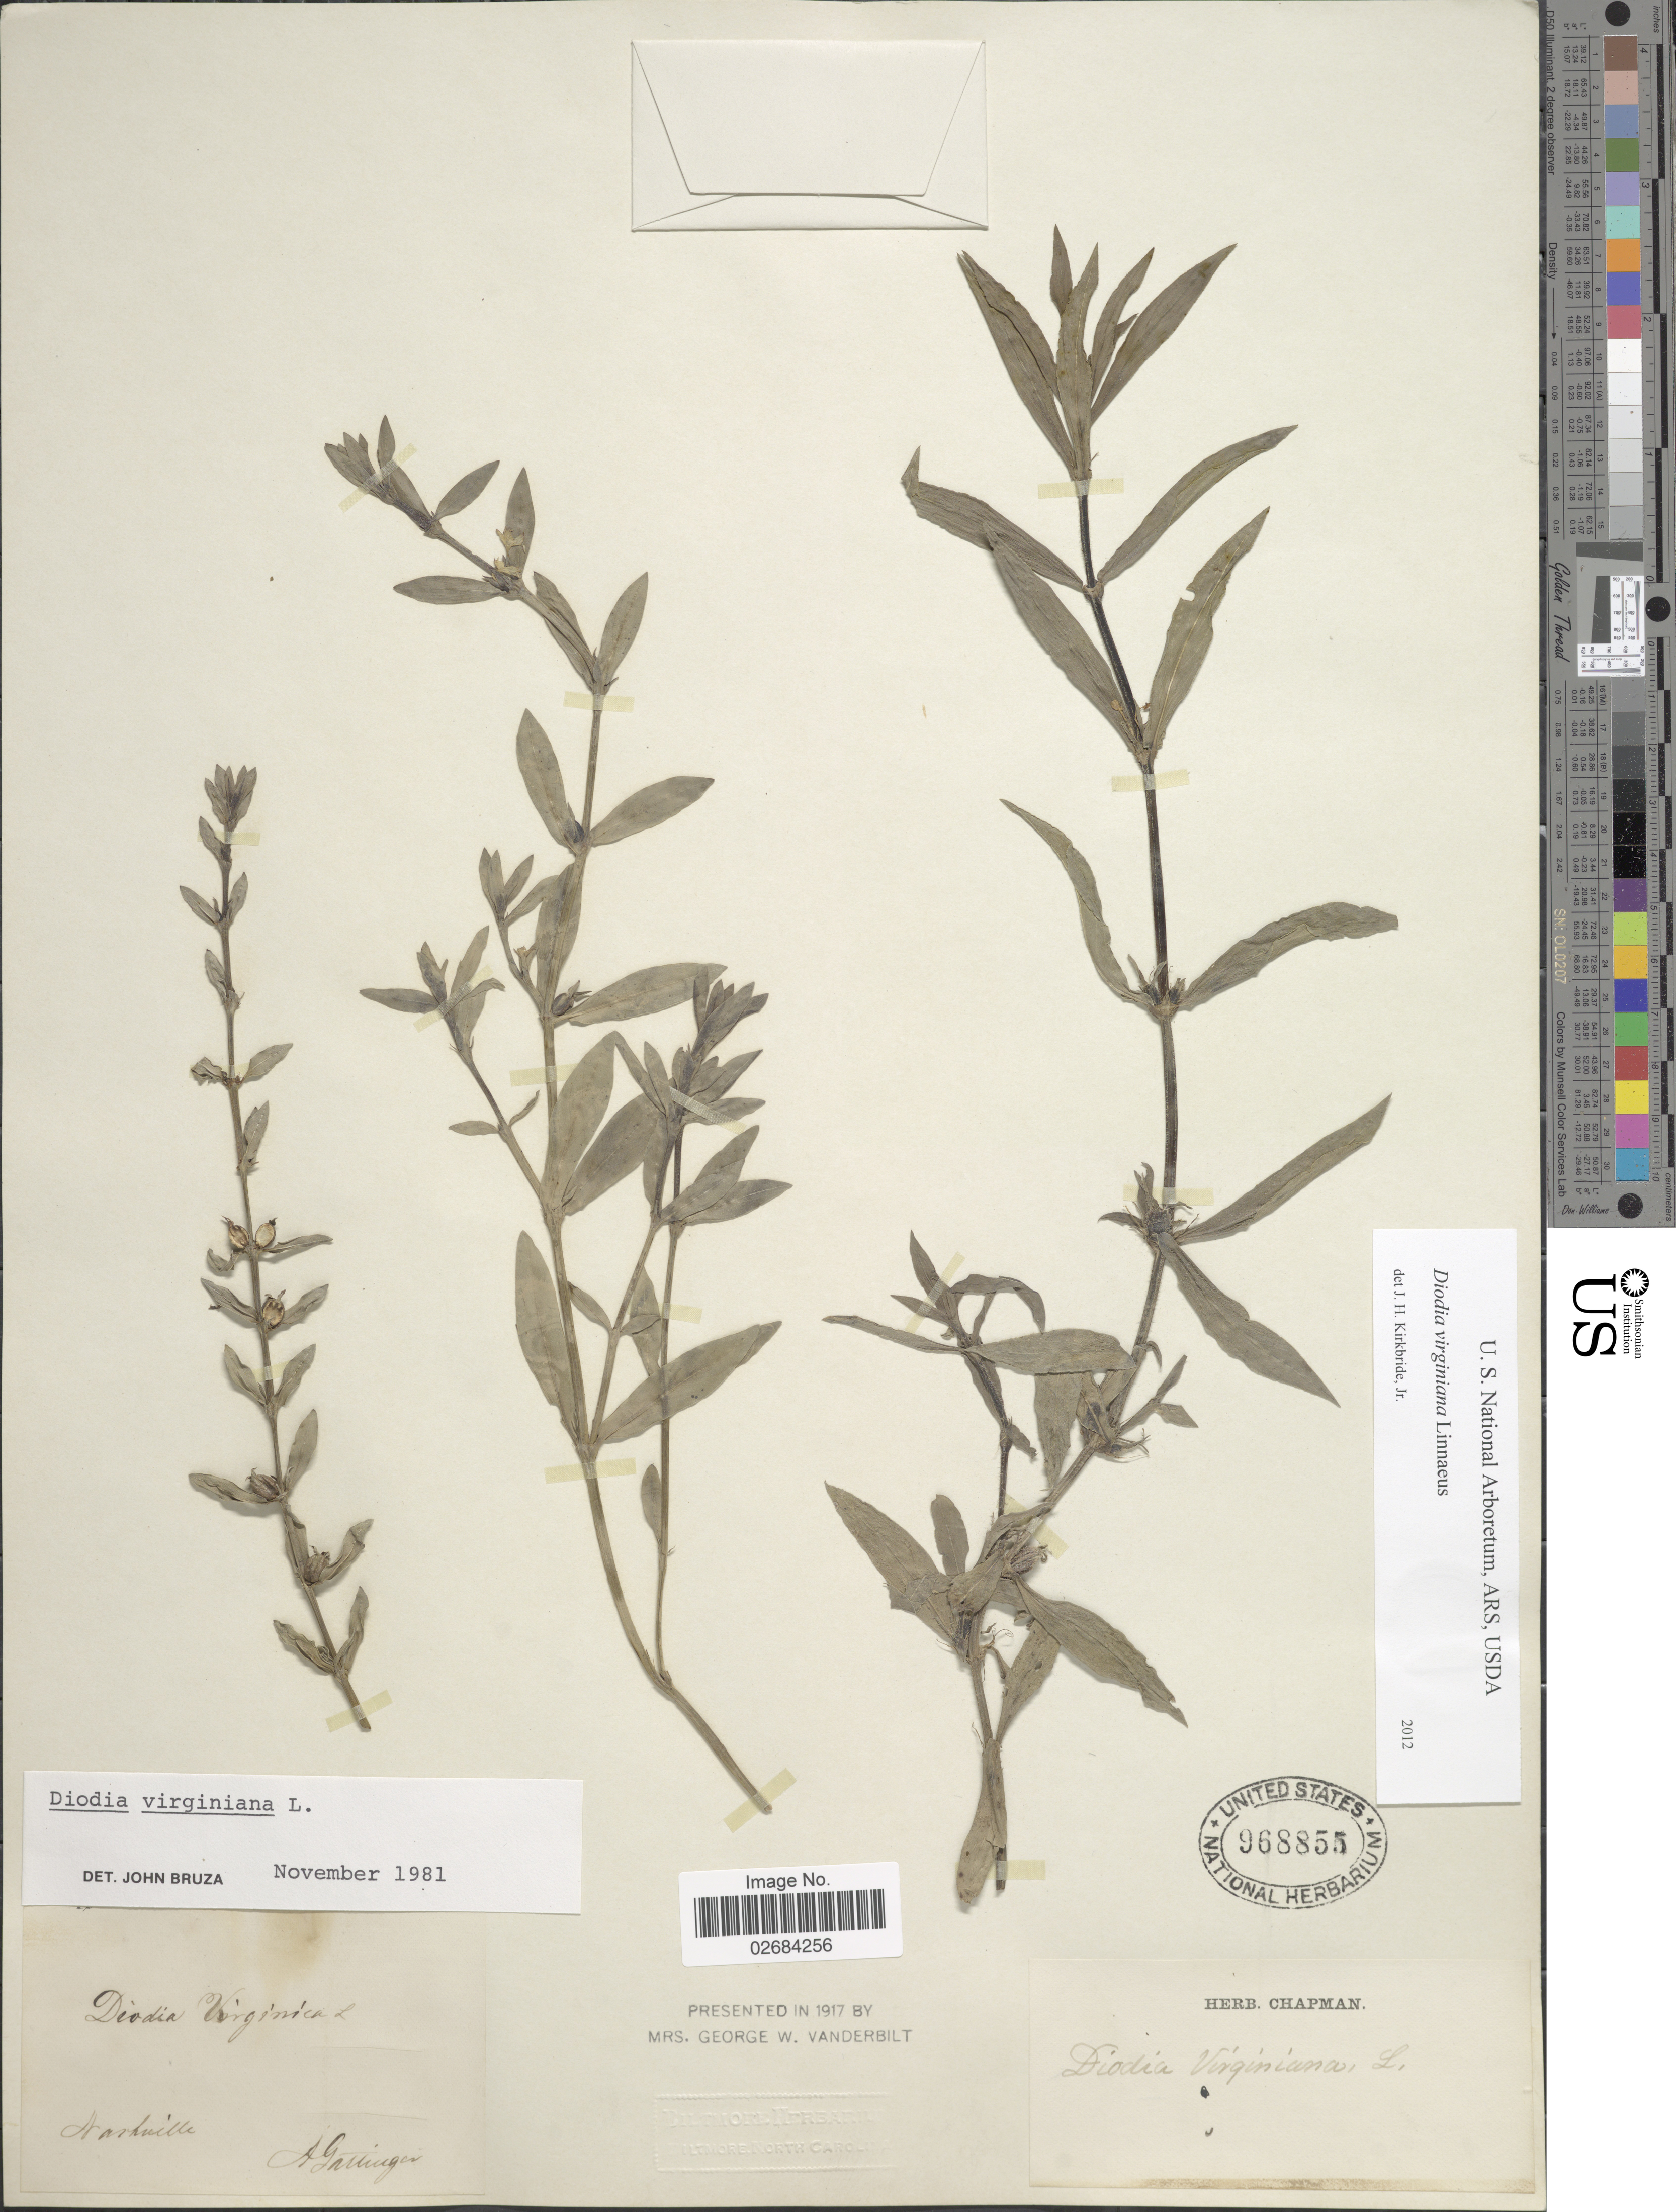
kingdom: Plantae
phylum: Tracheophyta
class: Magnoliopsida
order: Gentianales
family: Rubiaceae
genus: Diodia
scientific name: Diodia virginiana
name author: L.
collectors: A. Gattinger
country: United States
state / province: Tennessee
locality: Nashville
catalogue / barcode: US 968855